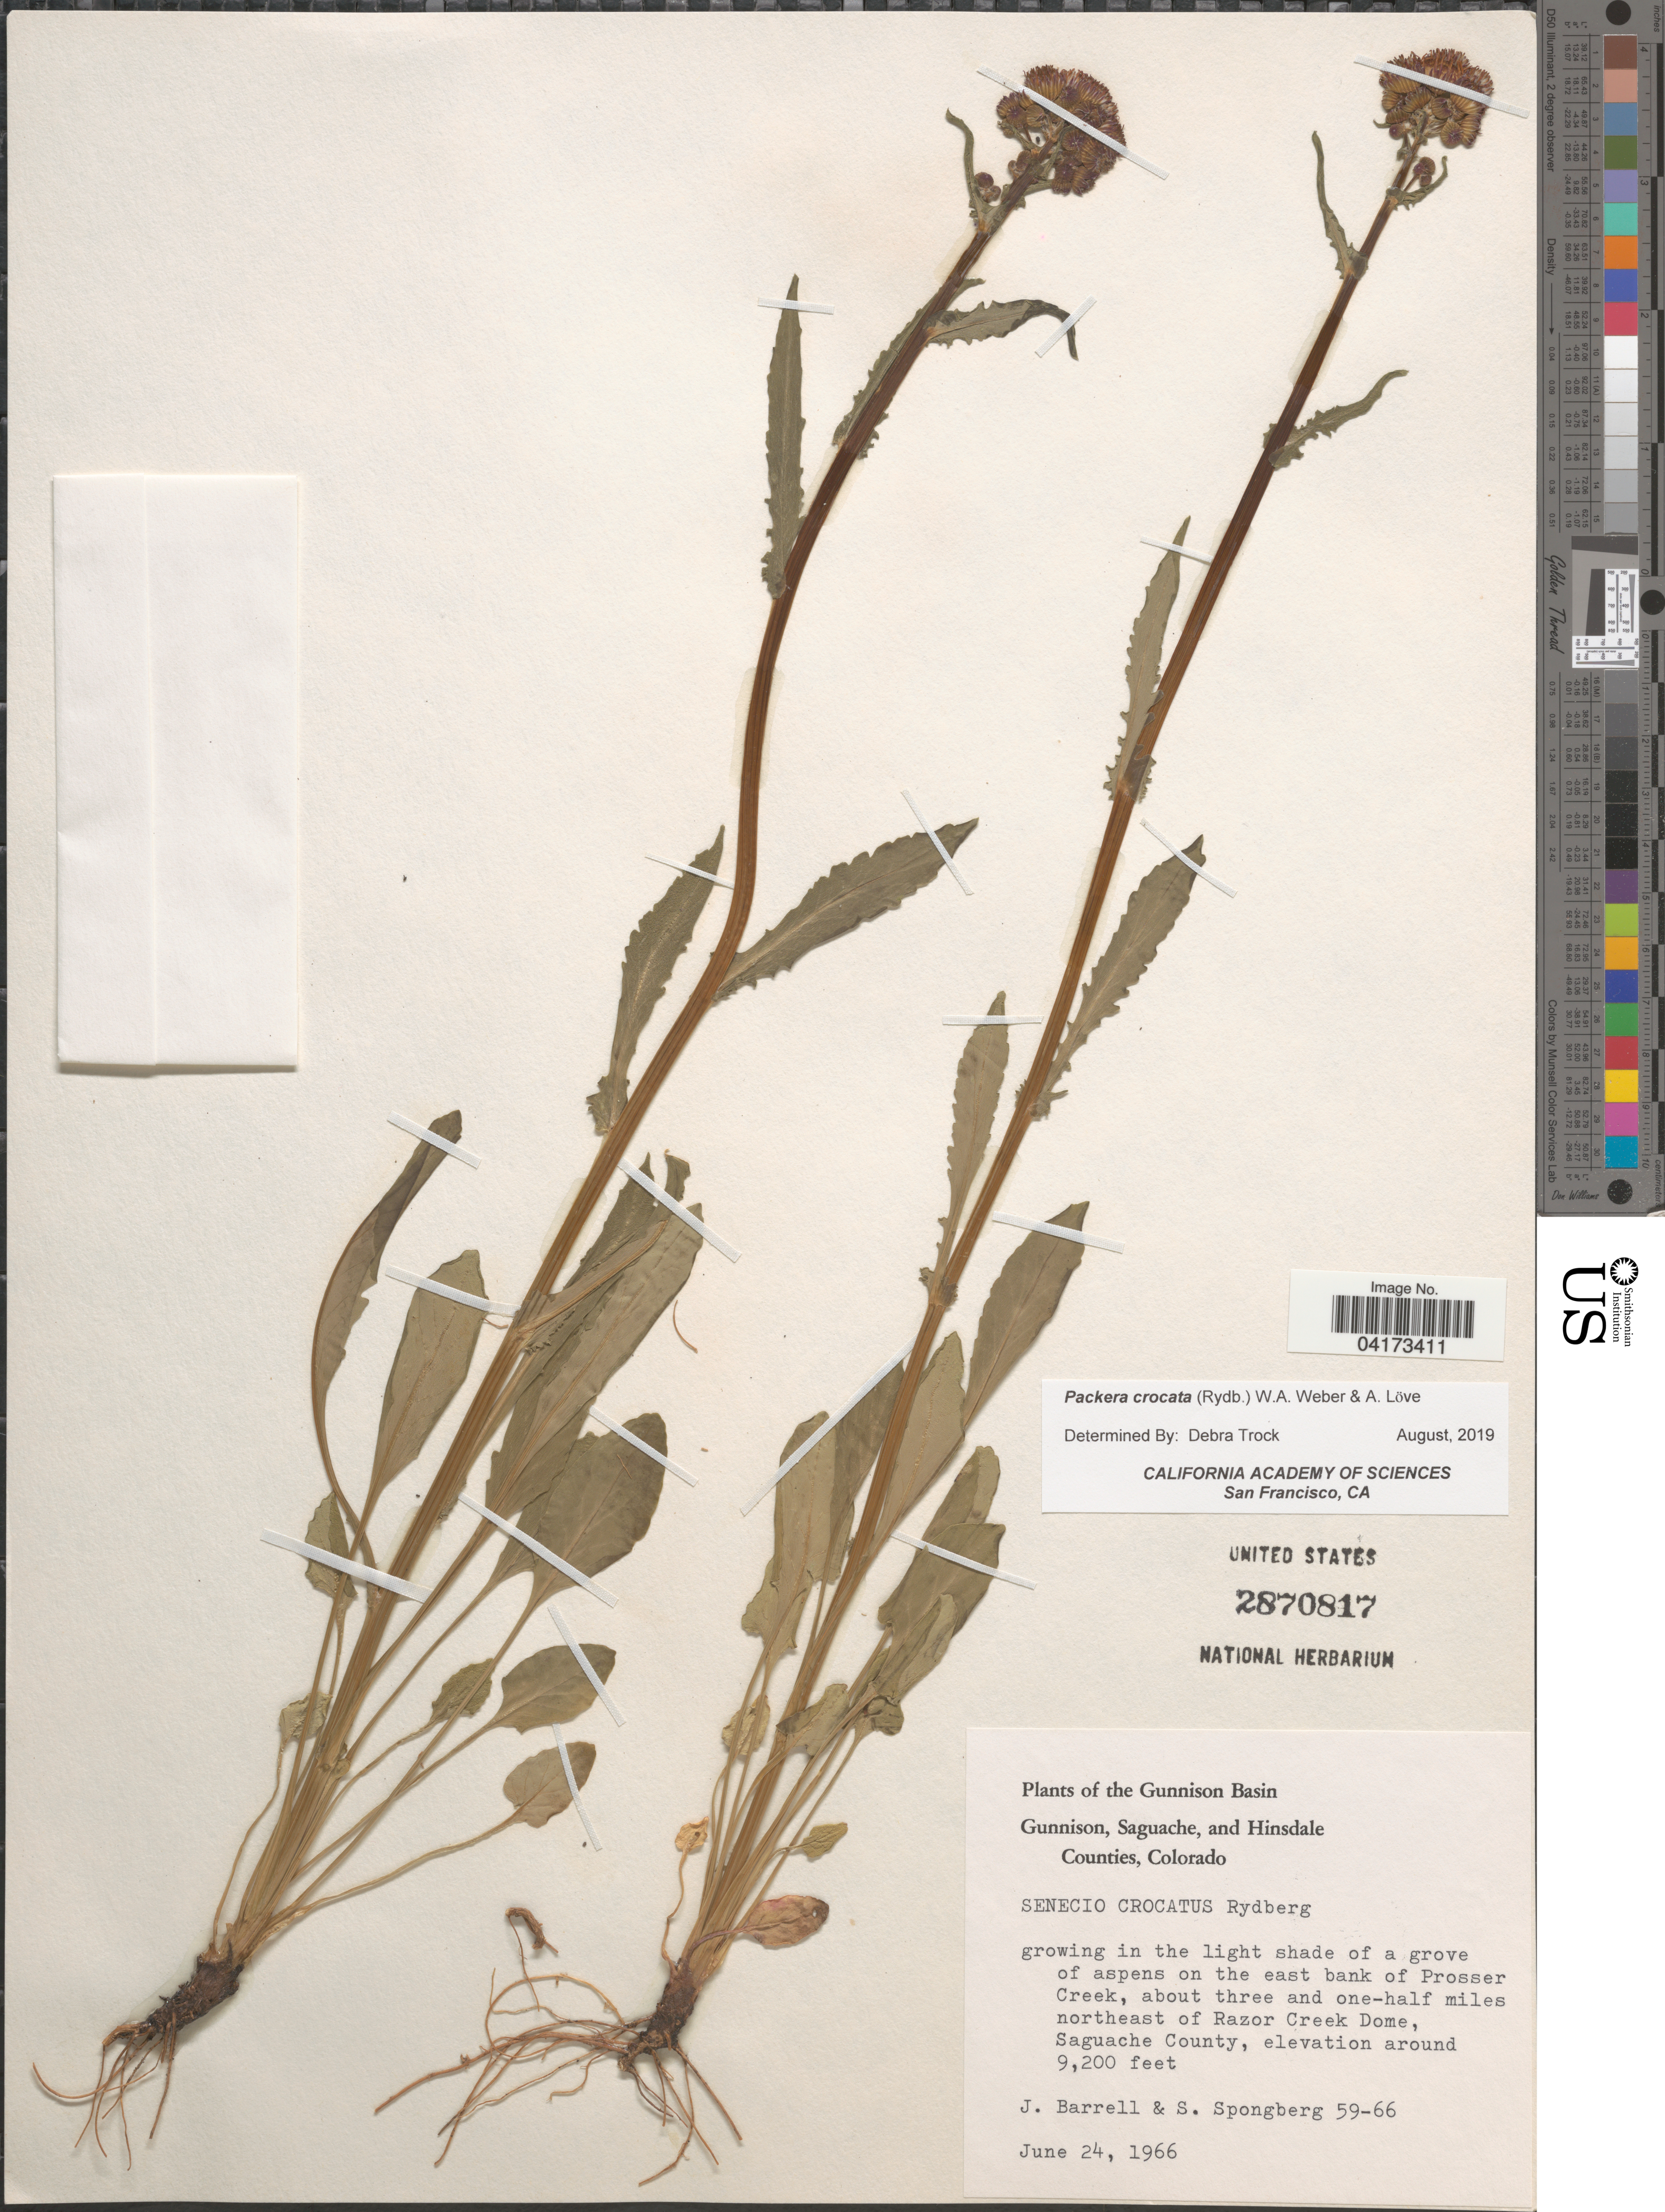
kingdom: Plantae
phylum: Tracheophyta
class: Magnoliopsida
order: Asterales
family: Asteraceae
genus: Packera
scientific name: Packera crocata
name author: (Rydb.) W.A. Weber & Á. Löve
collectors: J. Barrell & S. A.Spongberg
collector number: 59-66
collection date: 1966-06-24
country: United States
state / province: Colorado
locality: Gunnison Basin. In the light shade of a grove of aspens on the east bank of Prosser Creek, about three and one-half miles northeast of Razor Creek Dome, Saguache County.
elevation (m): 2804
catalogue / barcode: US 2870817